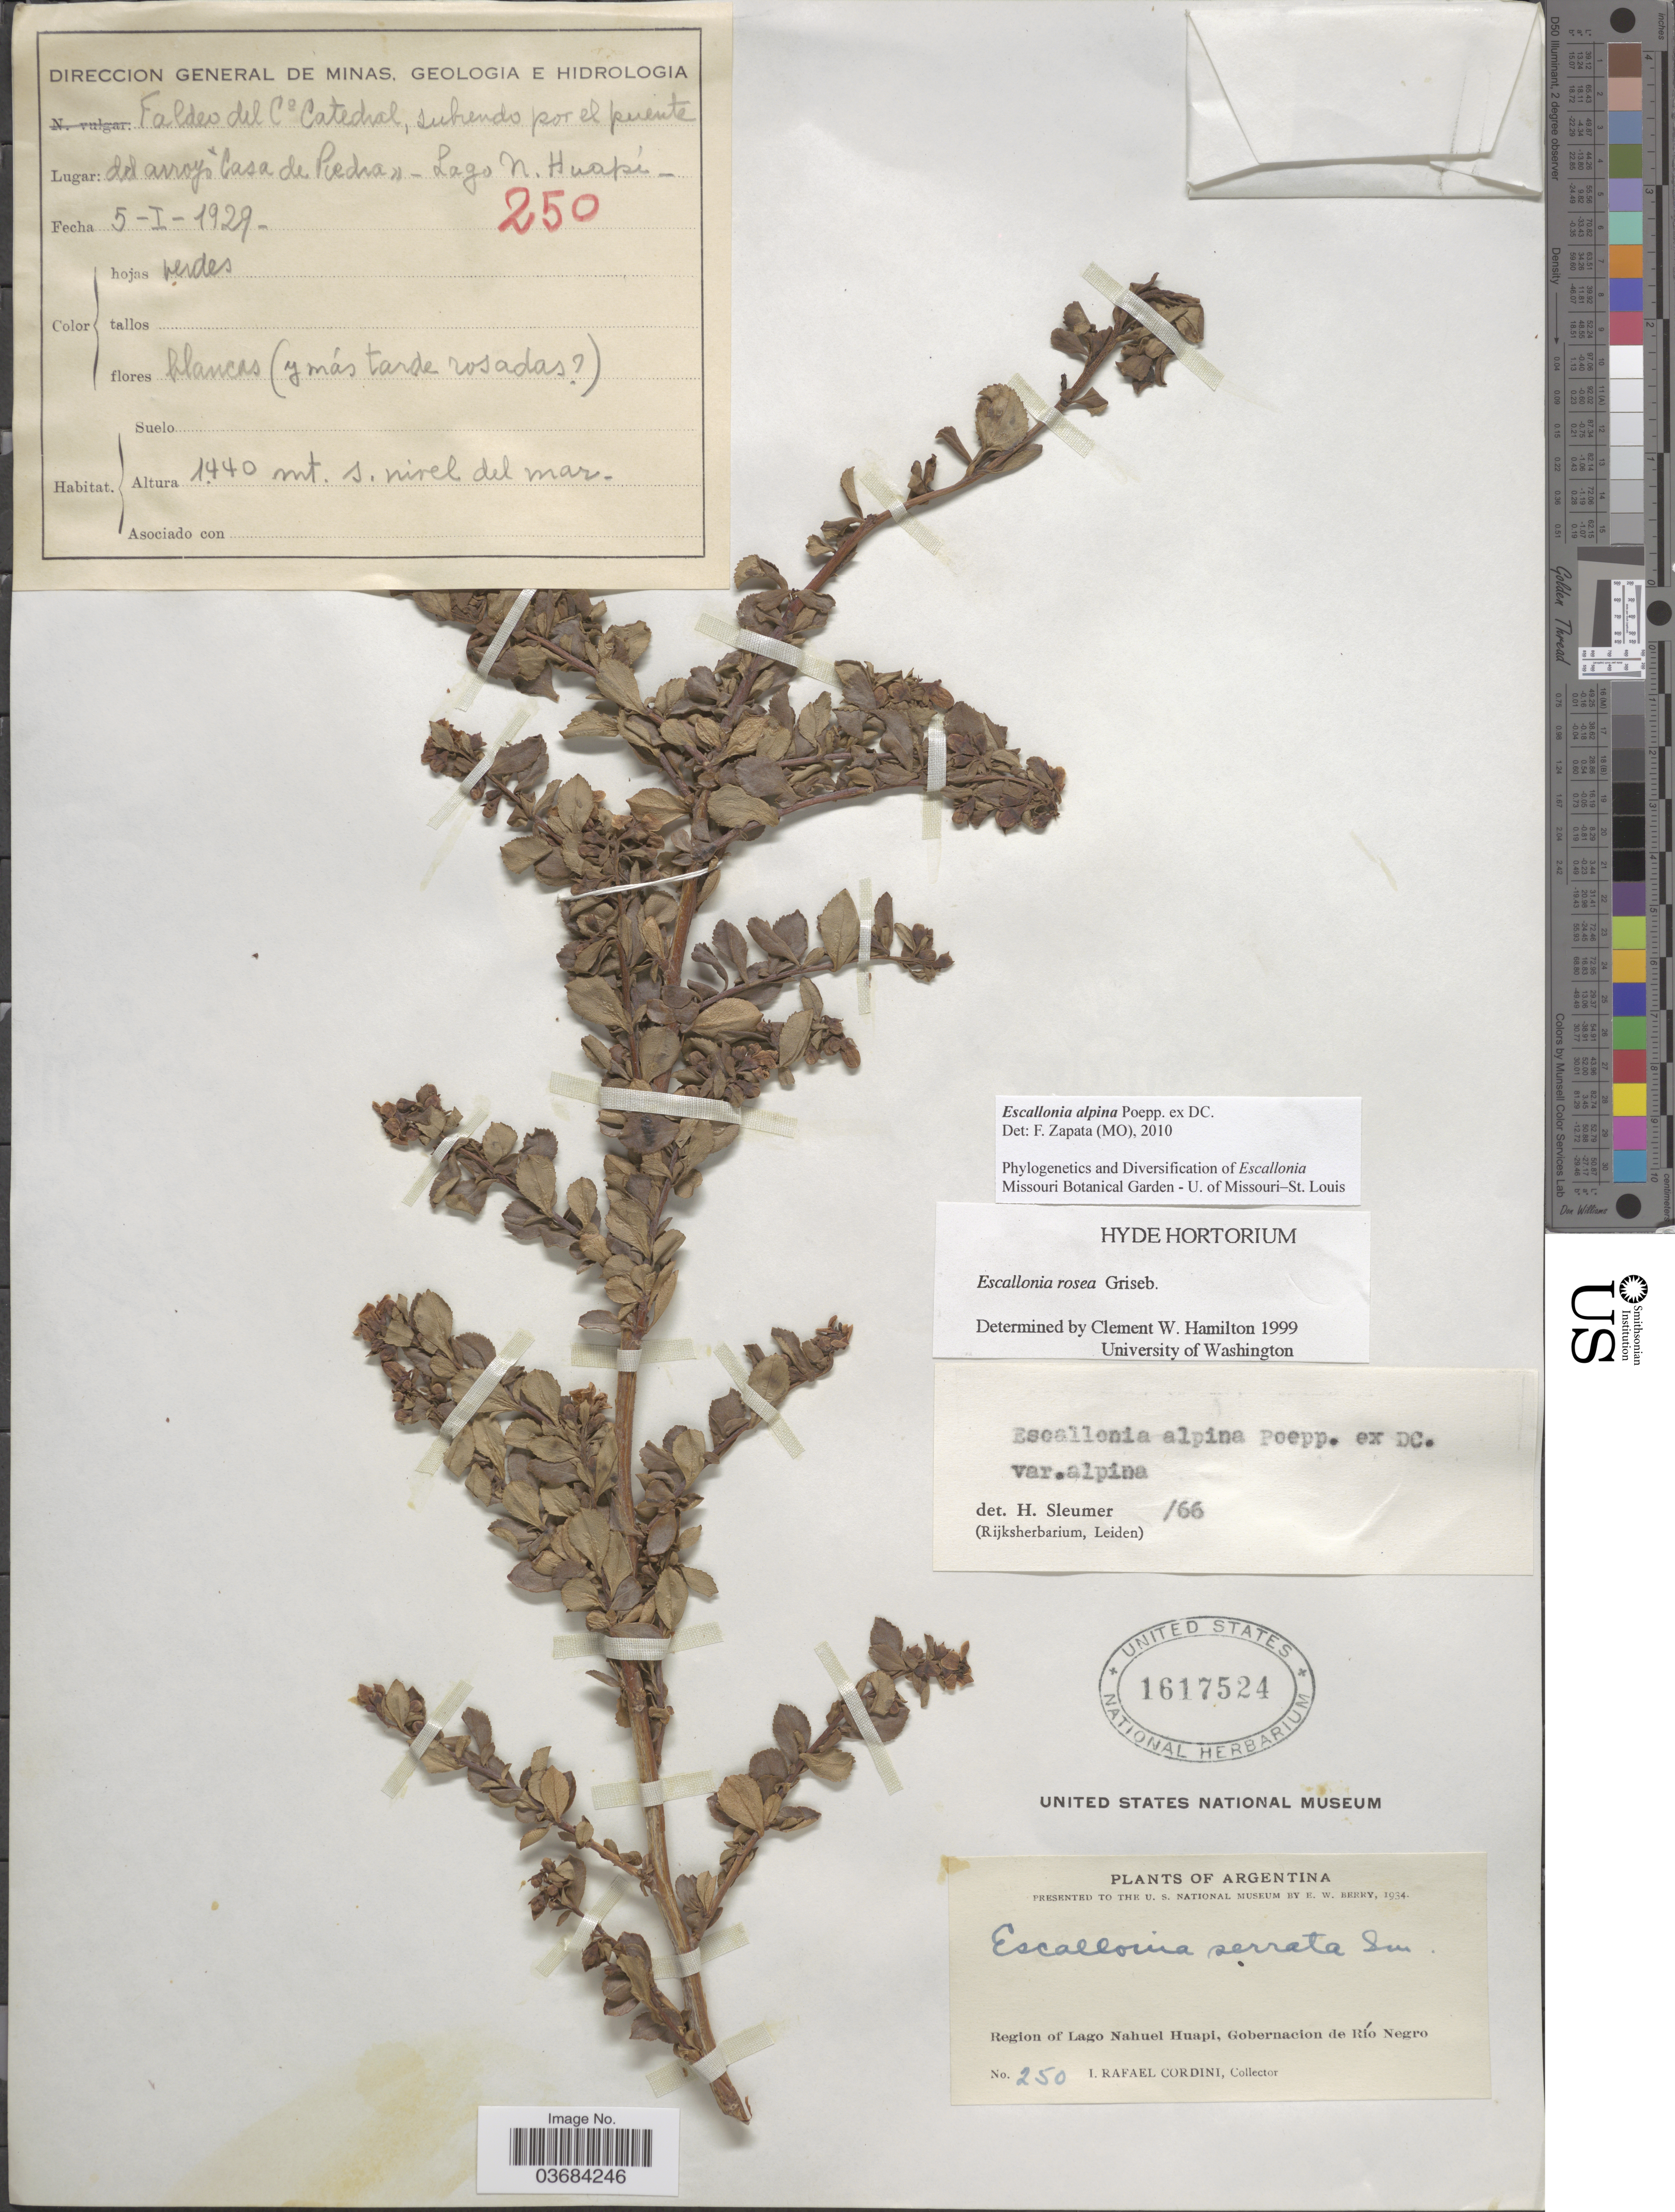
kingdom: Plantae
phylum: Tracheophyta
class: Magnoliopsida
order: Escalloniales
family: Escalloniaceae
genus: Escallonia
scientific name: Escallonia alpina var. alpina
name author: Poepp. ex DC.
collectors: I. Cordini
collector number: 250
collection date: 1929-01-05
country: Argentina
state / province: Rio Negro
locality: Region of Lago Nahuel Huapi, Gobernacion de Río Negro. Faldeo del C° Catedral, suhendo por el puente del arroyo Casa de Piedra.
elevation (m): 1440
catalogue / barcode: US 1617524